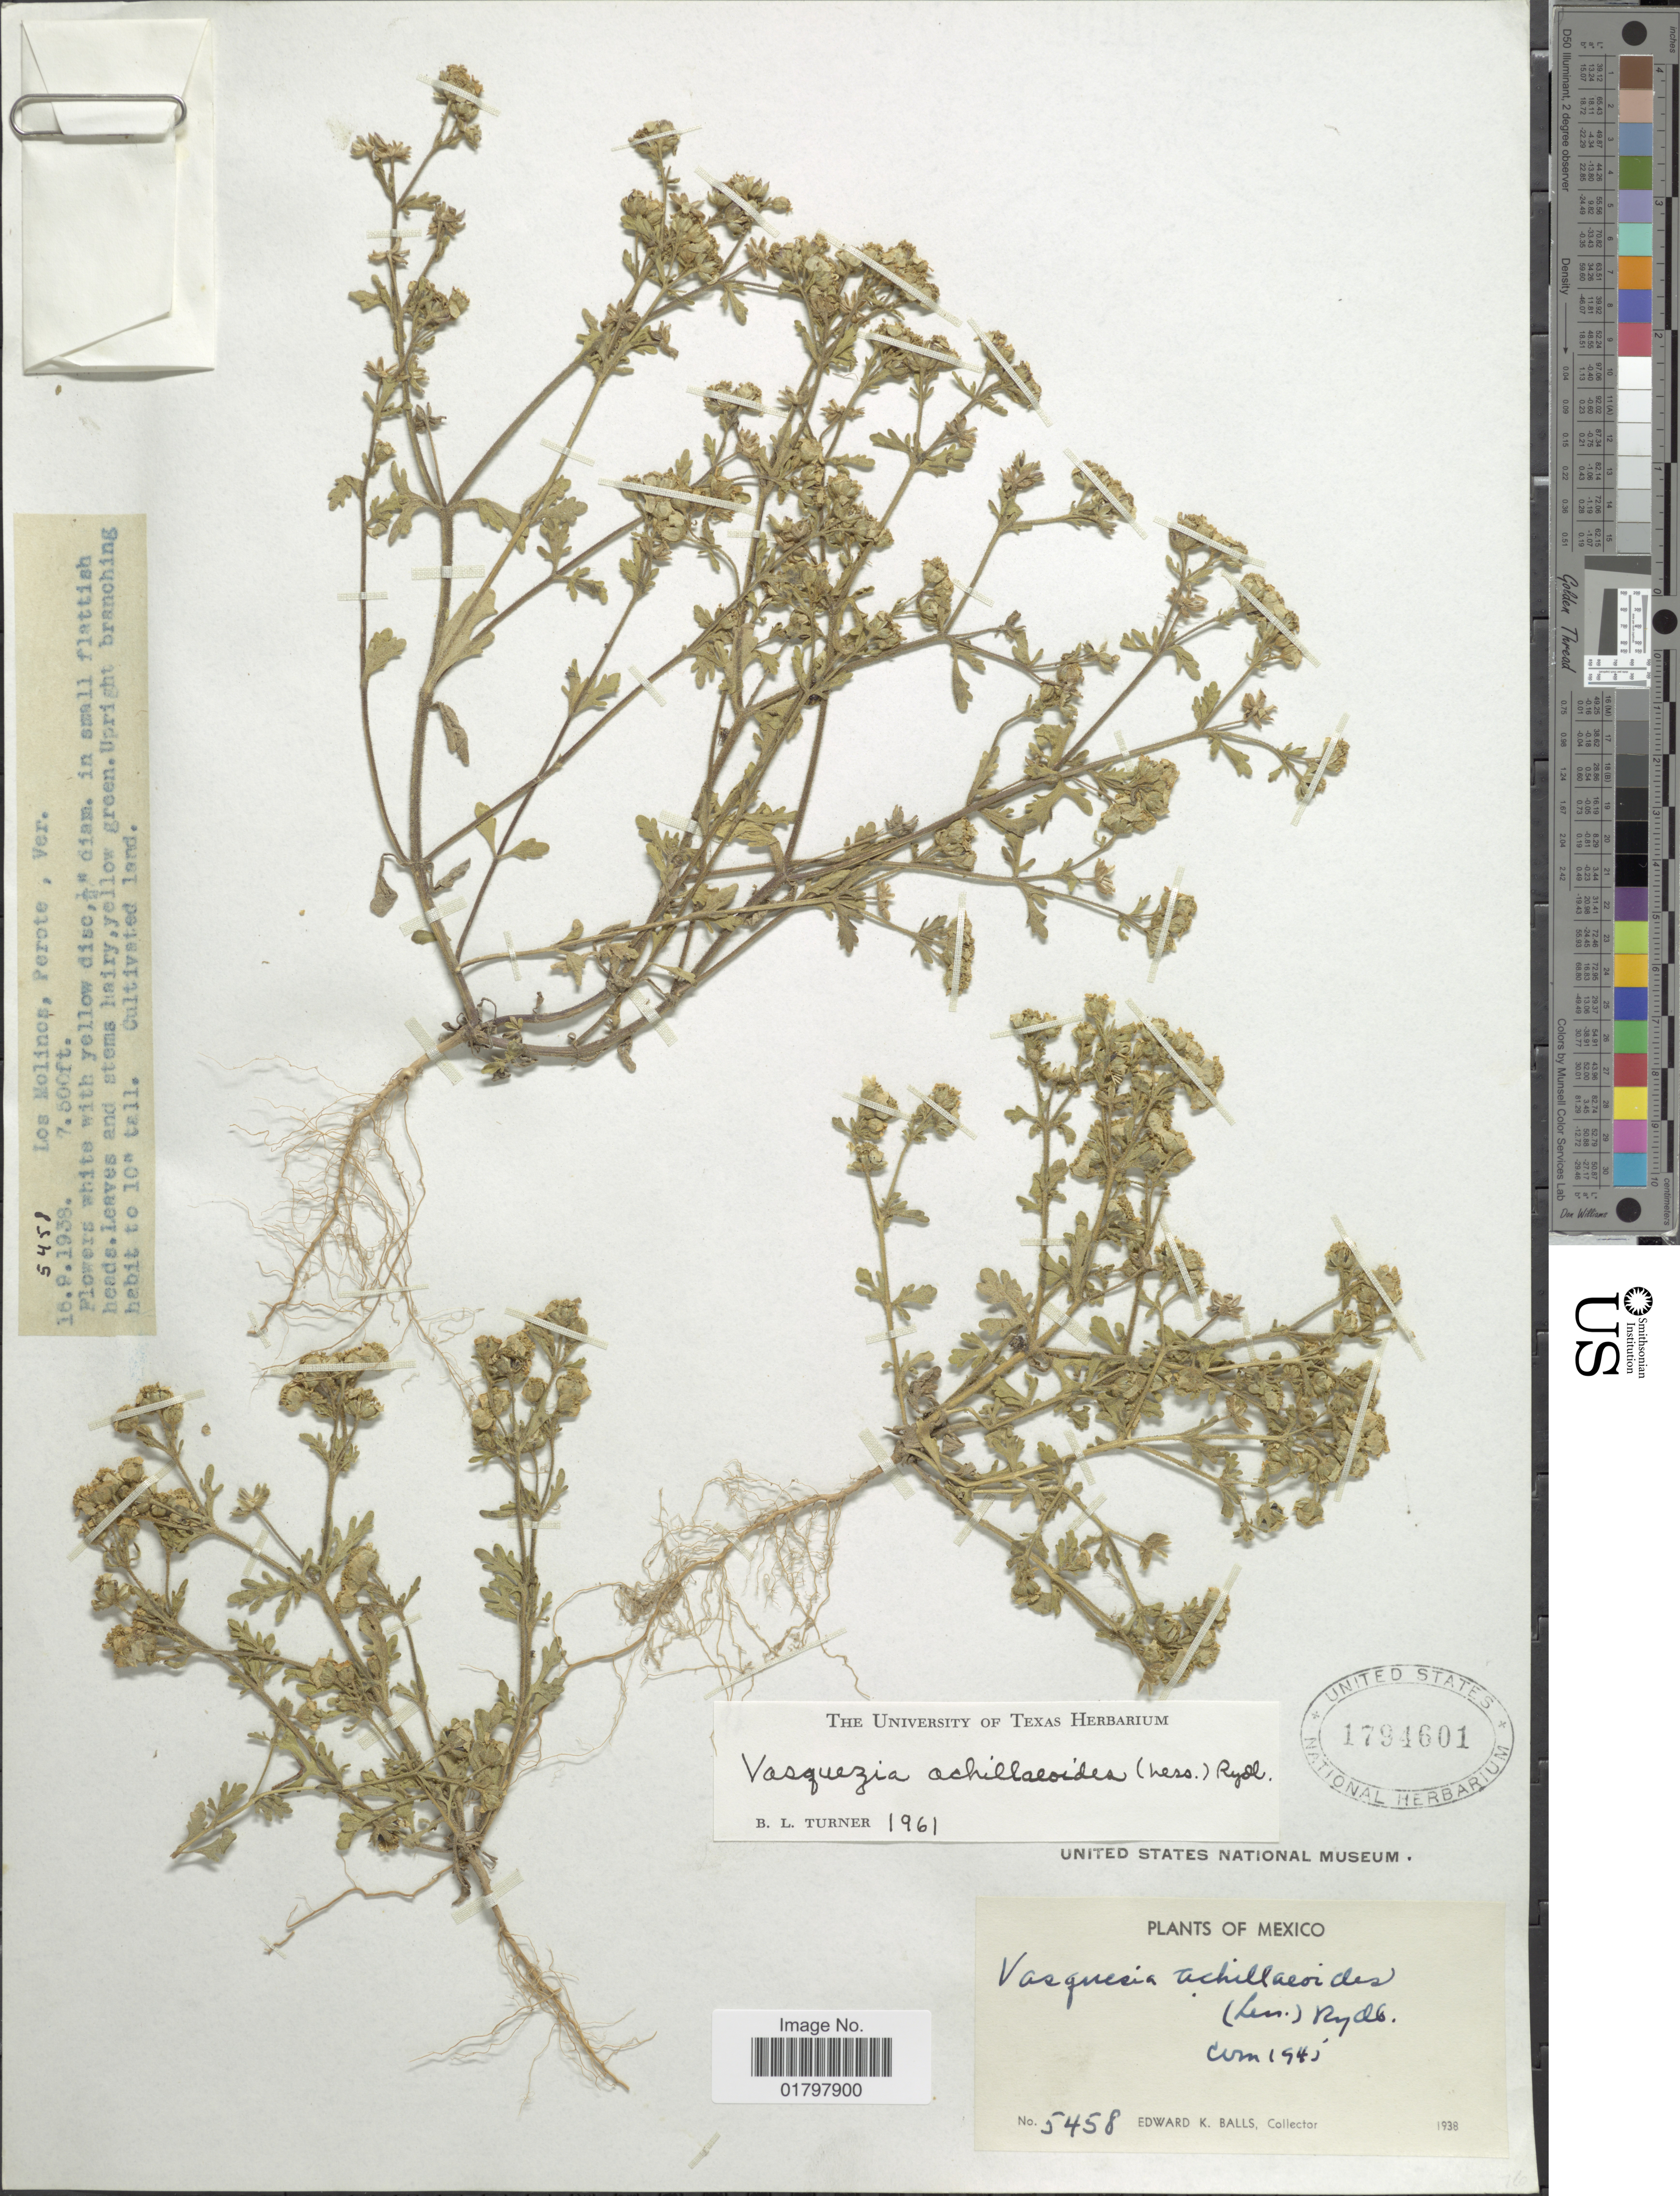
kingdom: Plantae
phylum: Tracheophyta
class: Magnoliopsida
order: Asterales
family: Asteraceae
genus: Vasquesia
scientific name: Vasquesia achillaeoides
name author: Less.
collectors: E. K. Balls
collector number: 5458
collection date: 1938-09-16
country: Mexico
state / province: Veracruz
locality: Los Molincs, Perote, Ver.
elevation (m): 2286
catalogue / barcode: US 1794601